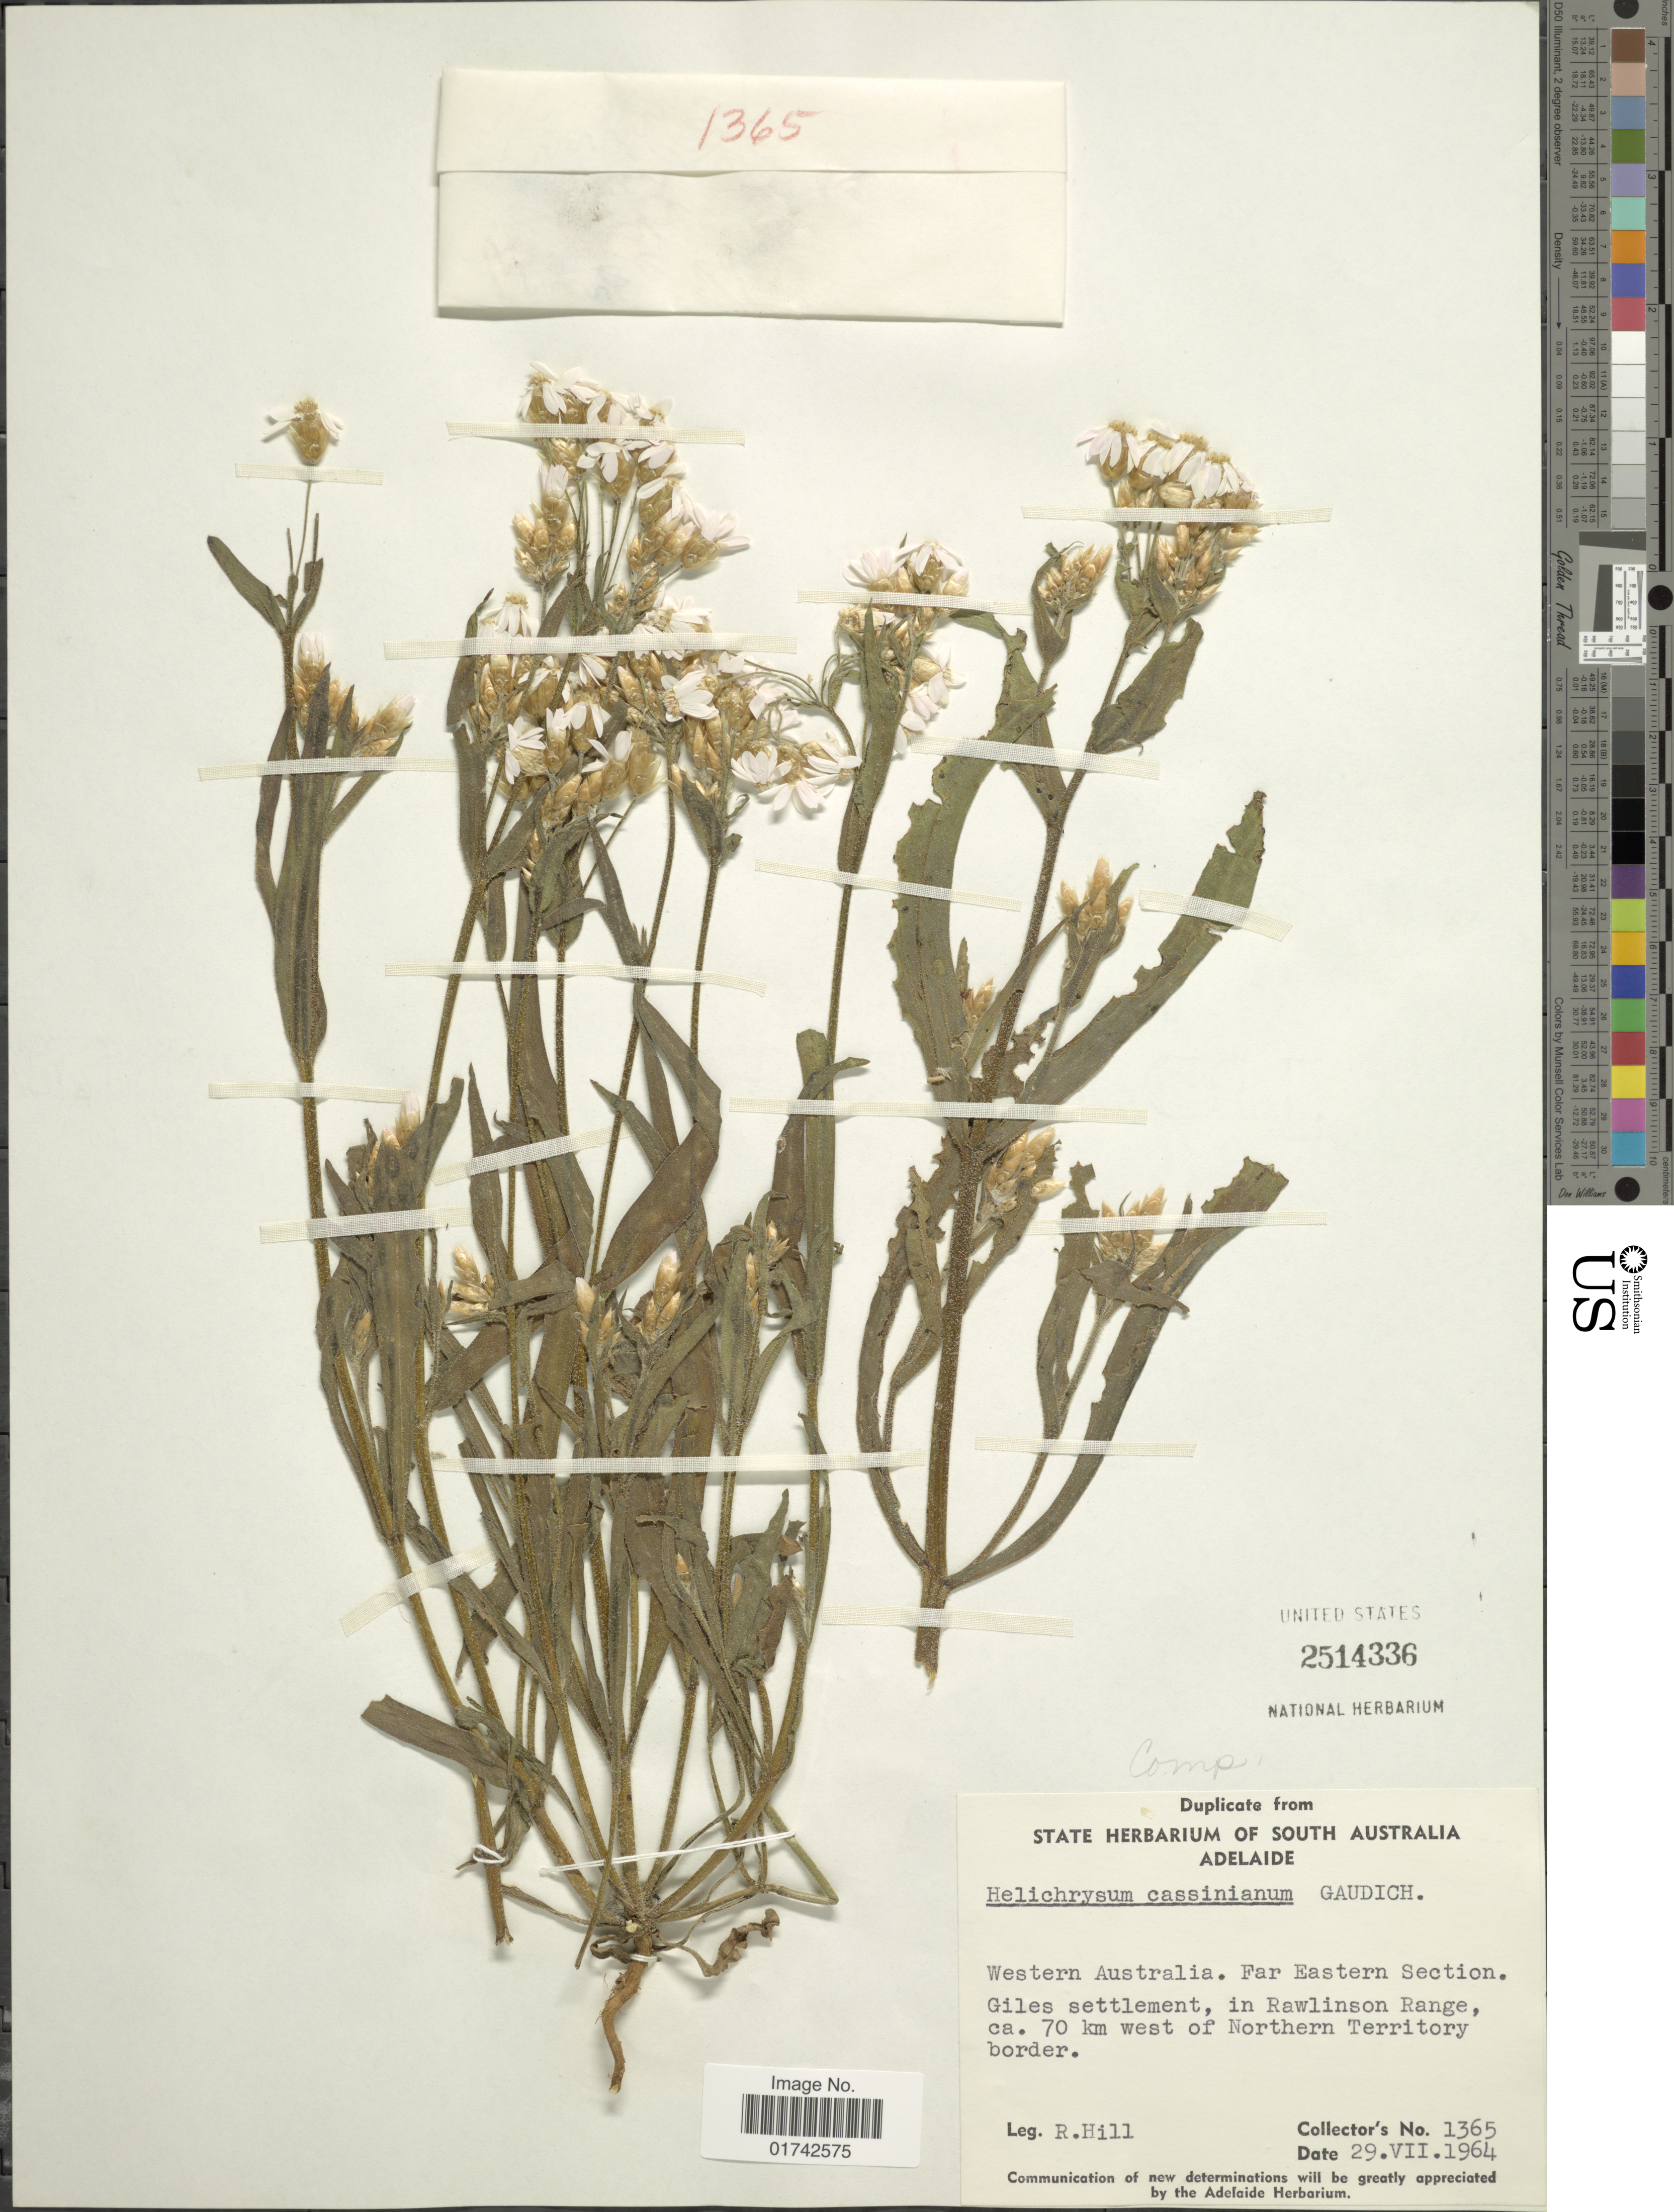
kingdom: Plantae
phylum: Tracheophyta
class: Magnoliopsida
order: Asterales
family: Asteraceae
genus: Helichrysum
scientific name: Helichrysum cassinianum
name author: Gaudich.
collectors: R. Dahill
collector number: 1365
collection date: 1964-07-29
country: Australia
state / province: Western Australia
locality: Far Eastern Section. Giles settlement, in Rawlinson Range, ca. 70 km west of Northern Territory border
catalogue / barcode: US 2514336